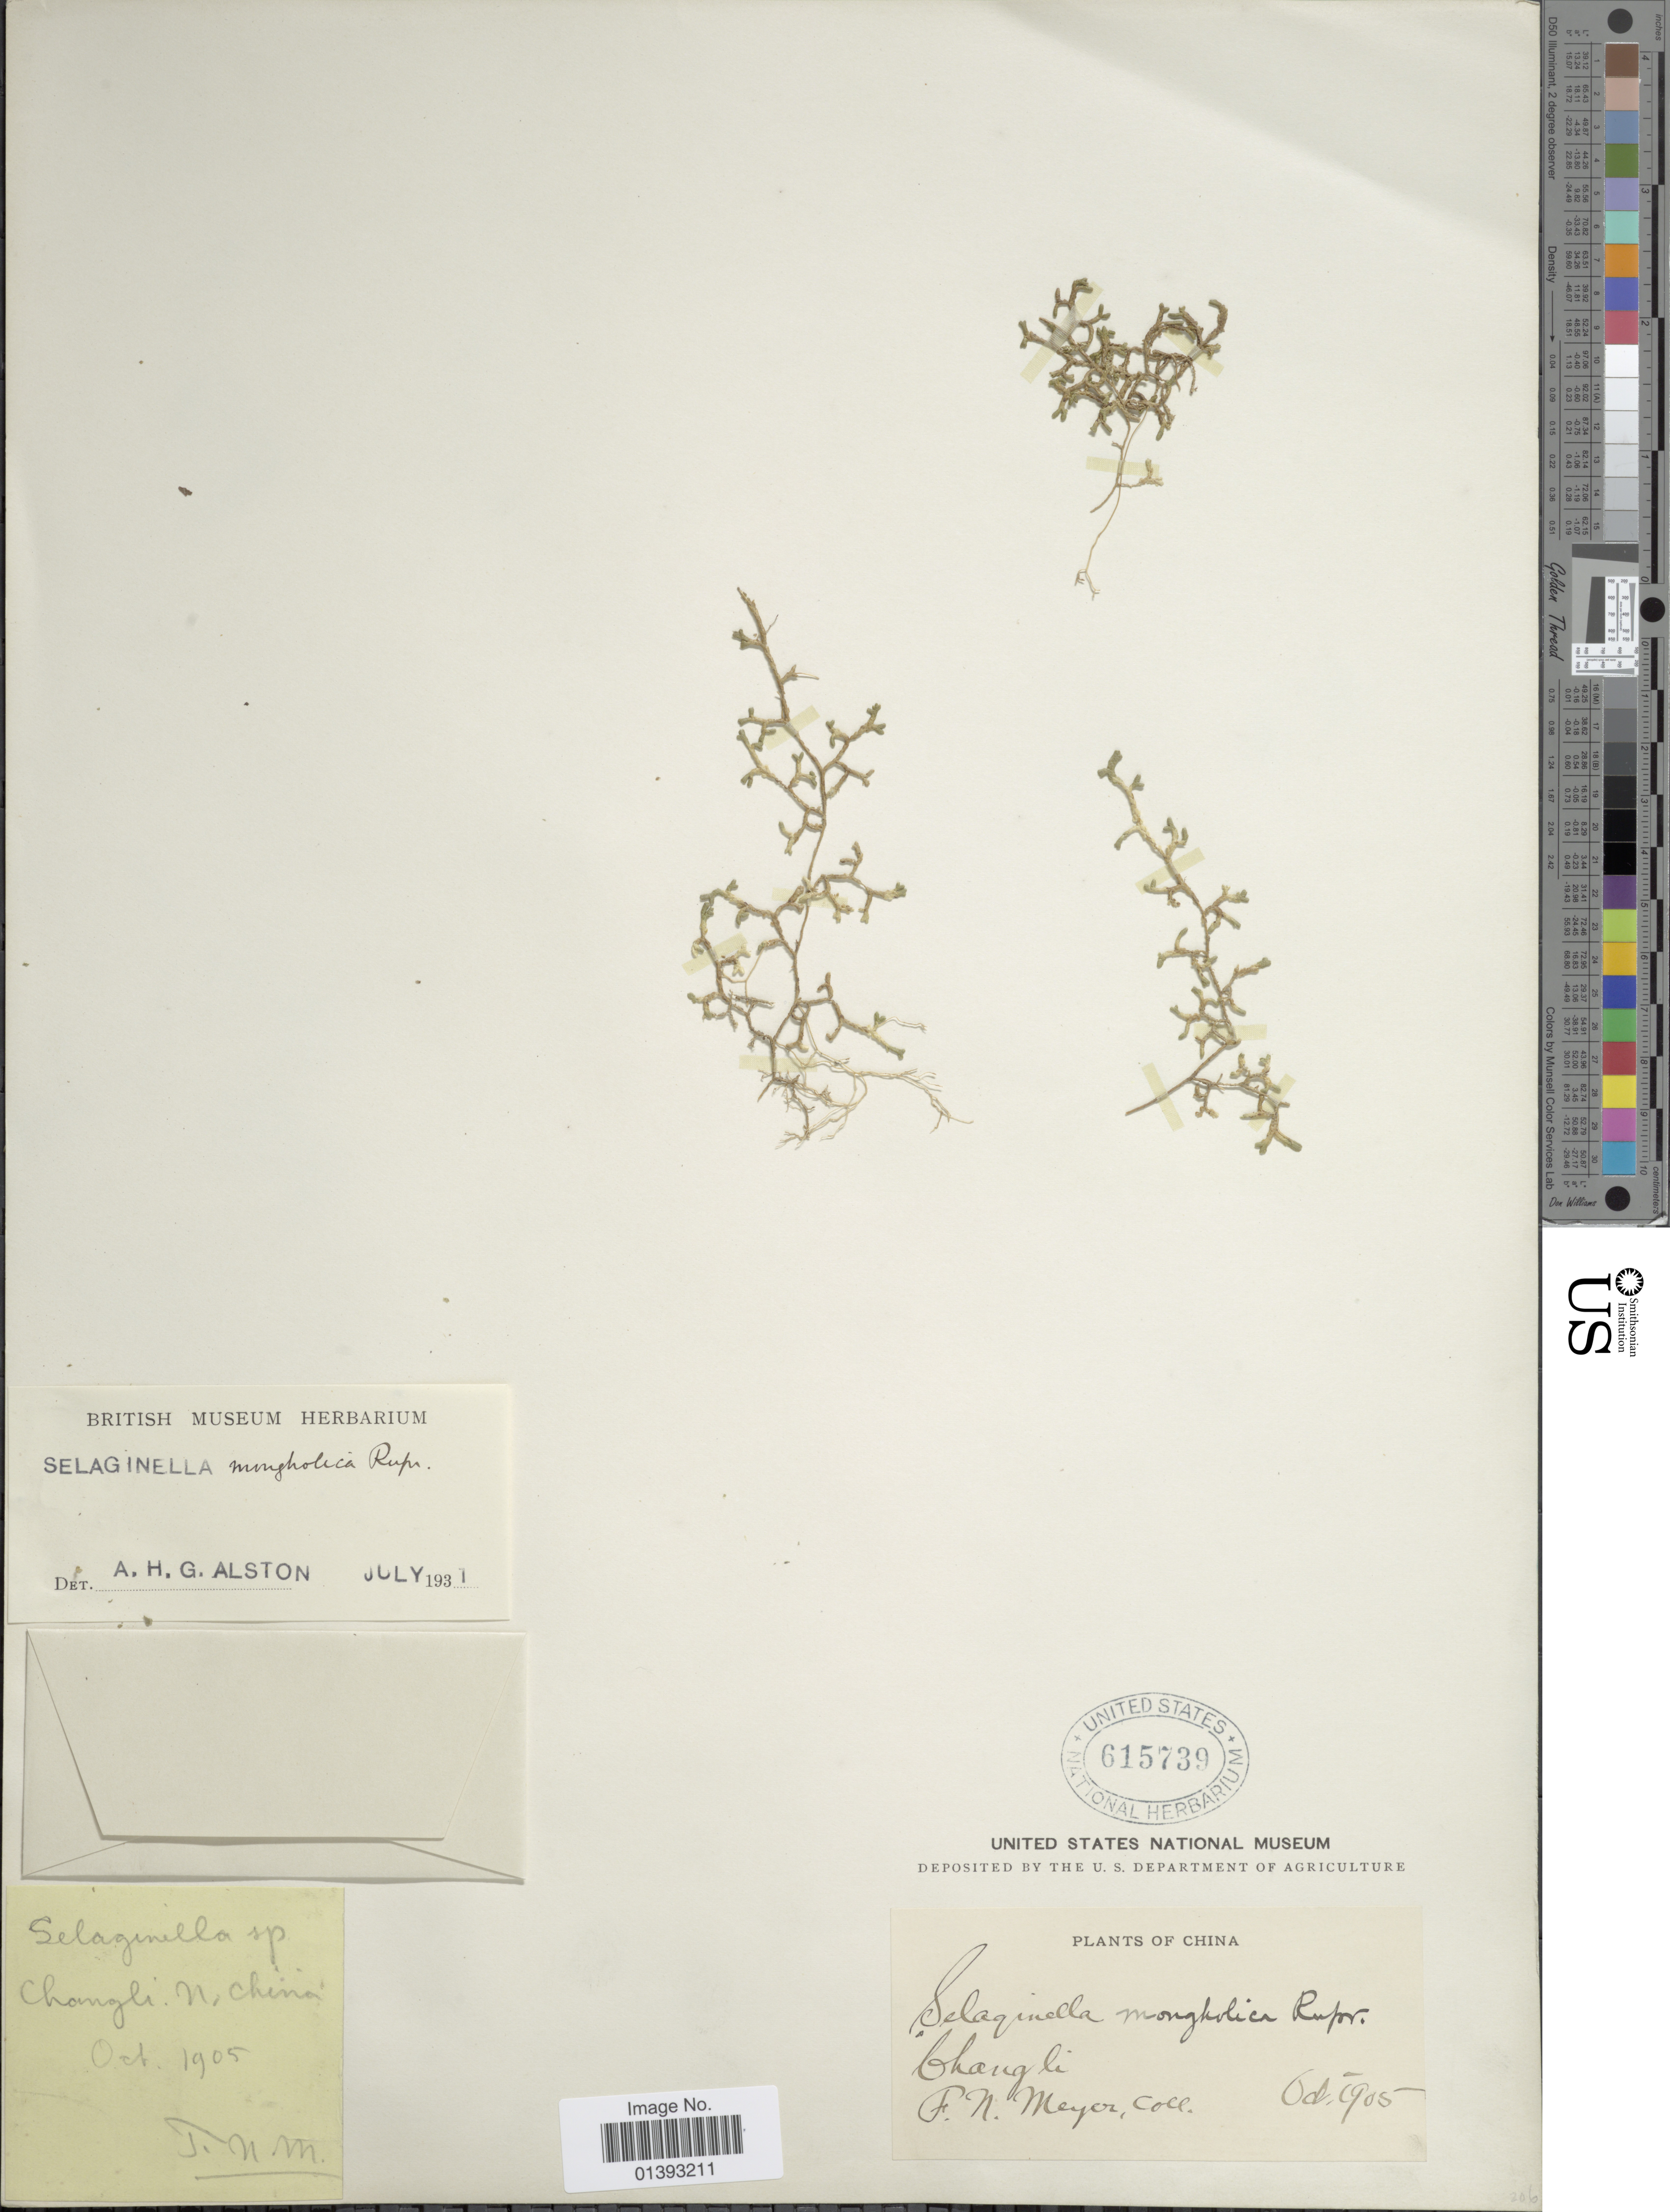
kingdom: Plantae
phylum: Tracheophyta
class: Lycopodiopsida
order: Selaginellales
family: Selaginellaceae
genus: Selaginella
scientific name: Selaginella sinensis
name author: (Desv.) Spring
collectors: F. N. Meyer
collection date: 1905-10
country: China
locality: Changli, N. China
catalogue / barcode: US 615739